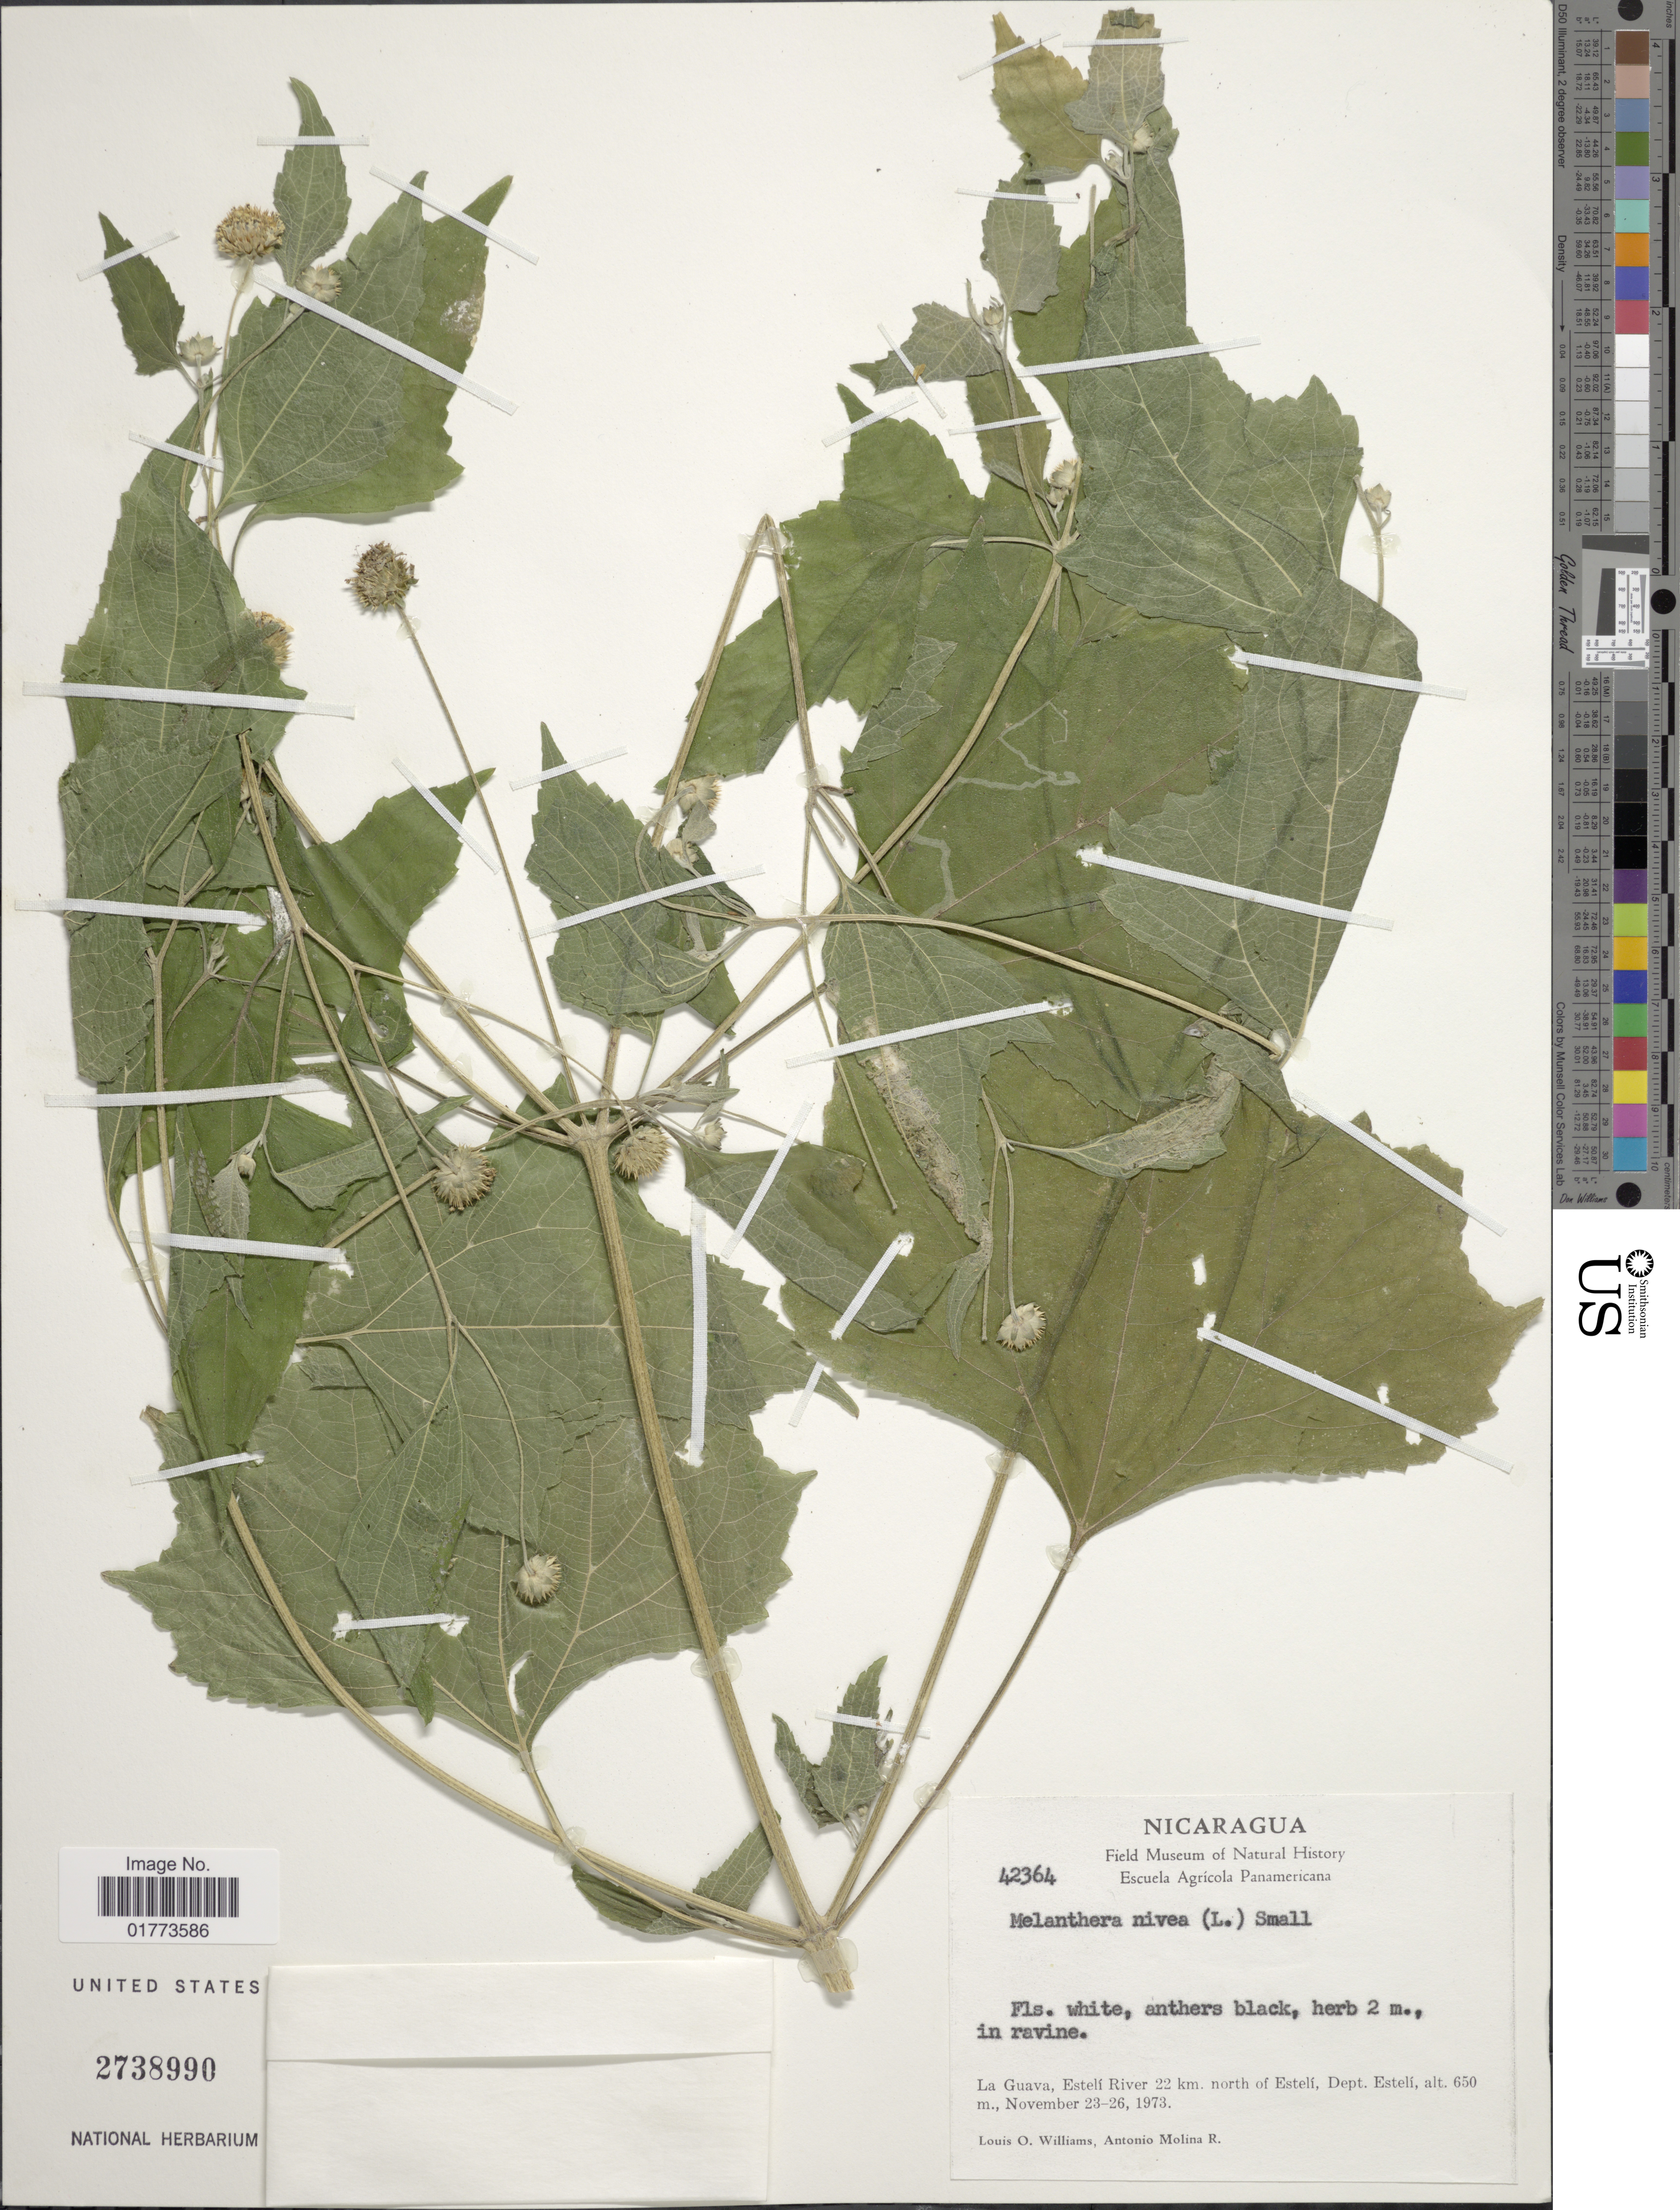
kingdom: Plantae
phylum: Tracheophyta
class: Magnoliopsida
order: Asterales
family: Asteraceae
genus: Melanthera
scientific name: Melanthera nivea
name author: (L.) Small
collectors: L. O. Williams & A. Molina R.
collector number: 42364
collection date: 1973-11-23/1973-11-26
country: Nicaragua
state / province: Esteli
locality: La Guava, Estelí River 22 km. north of Estelí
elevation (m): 650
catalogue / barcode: US 2738990